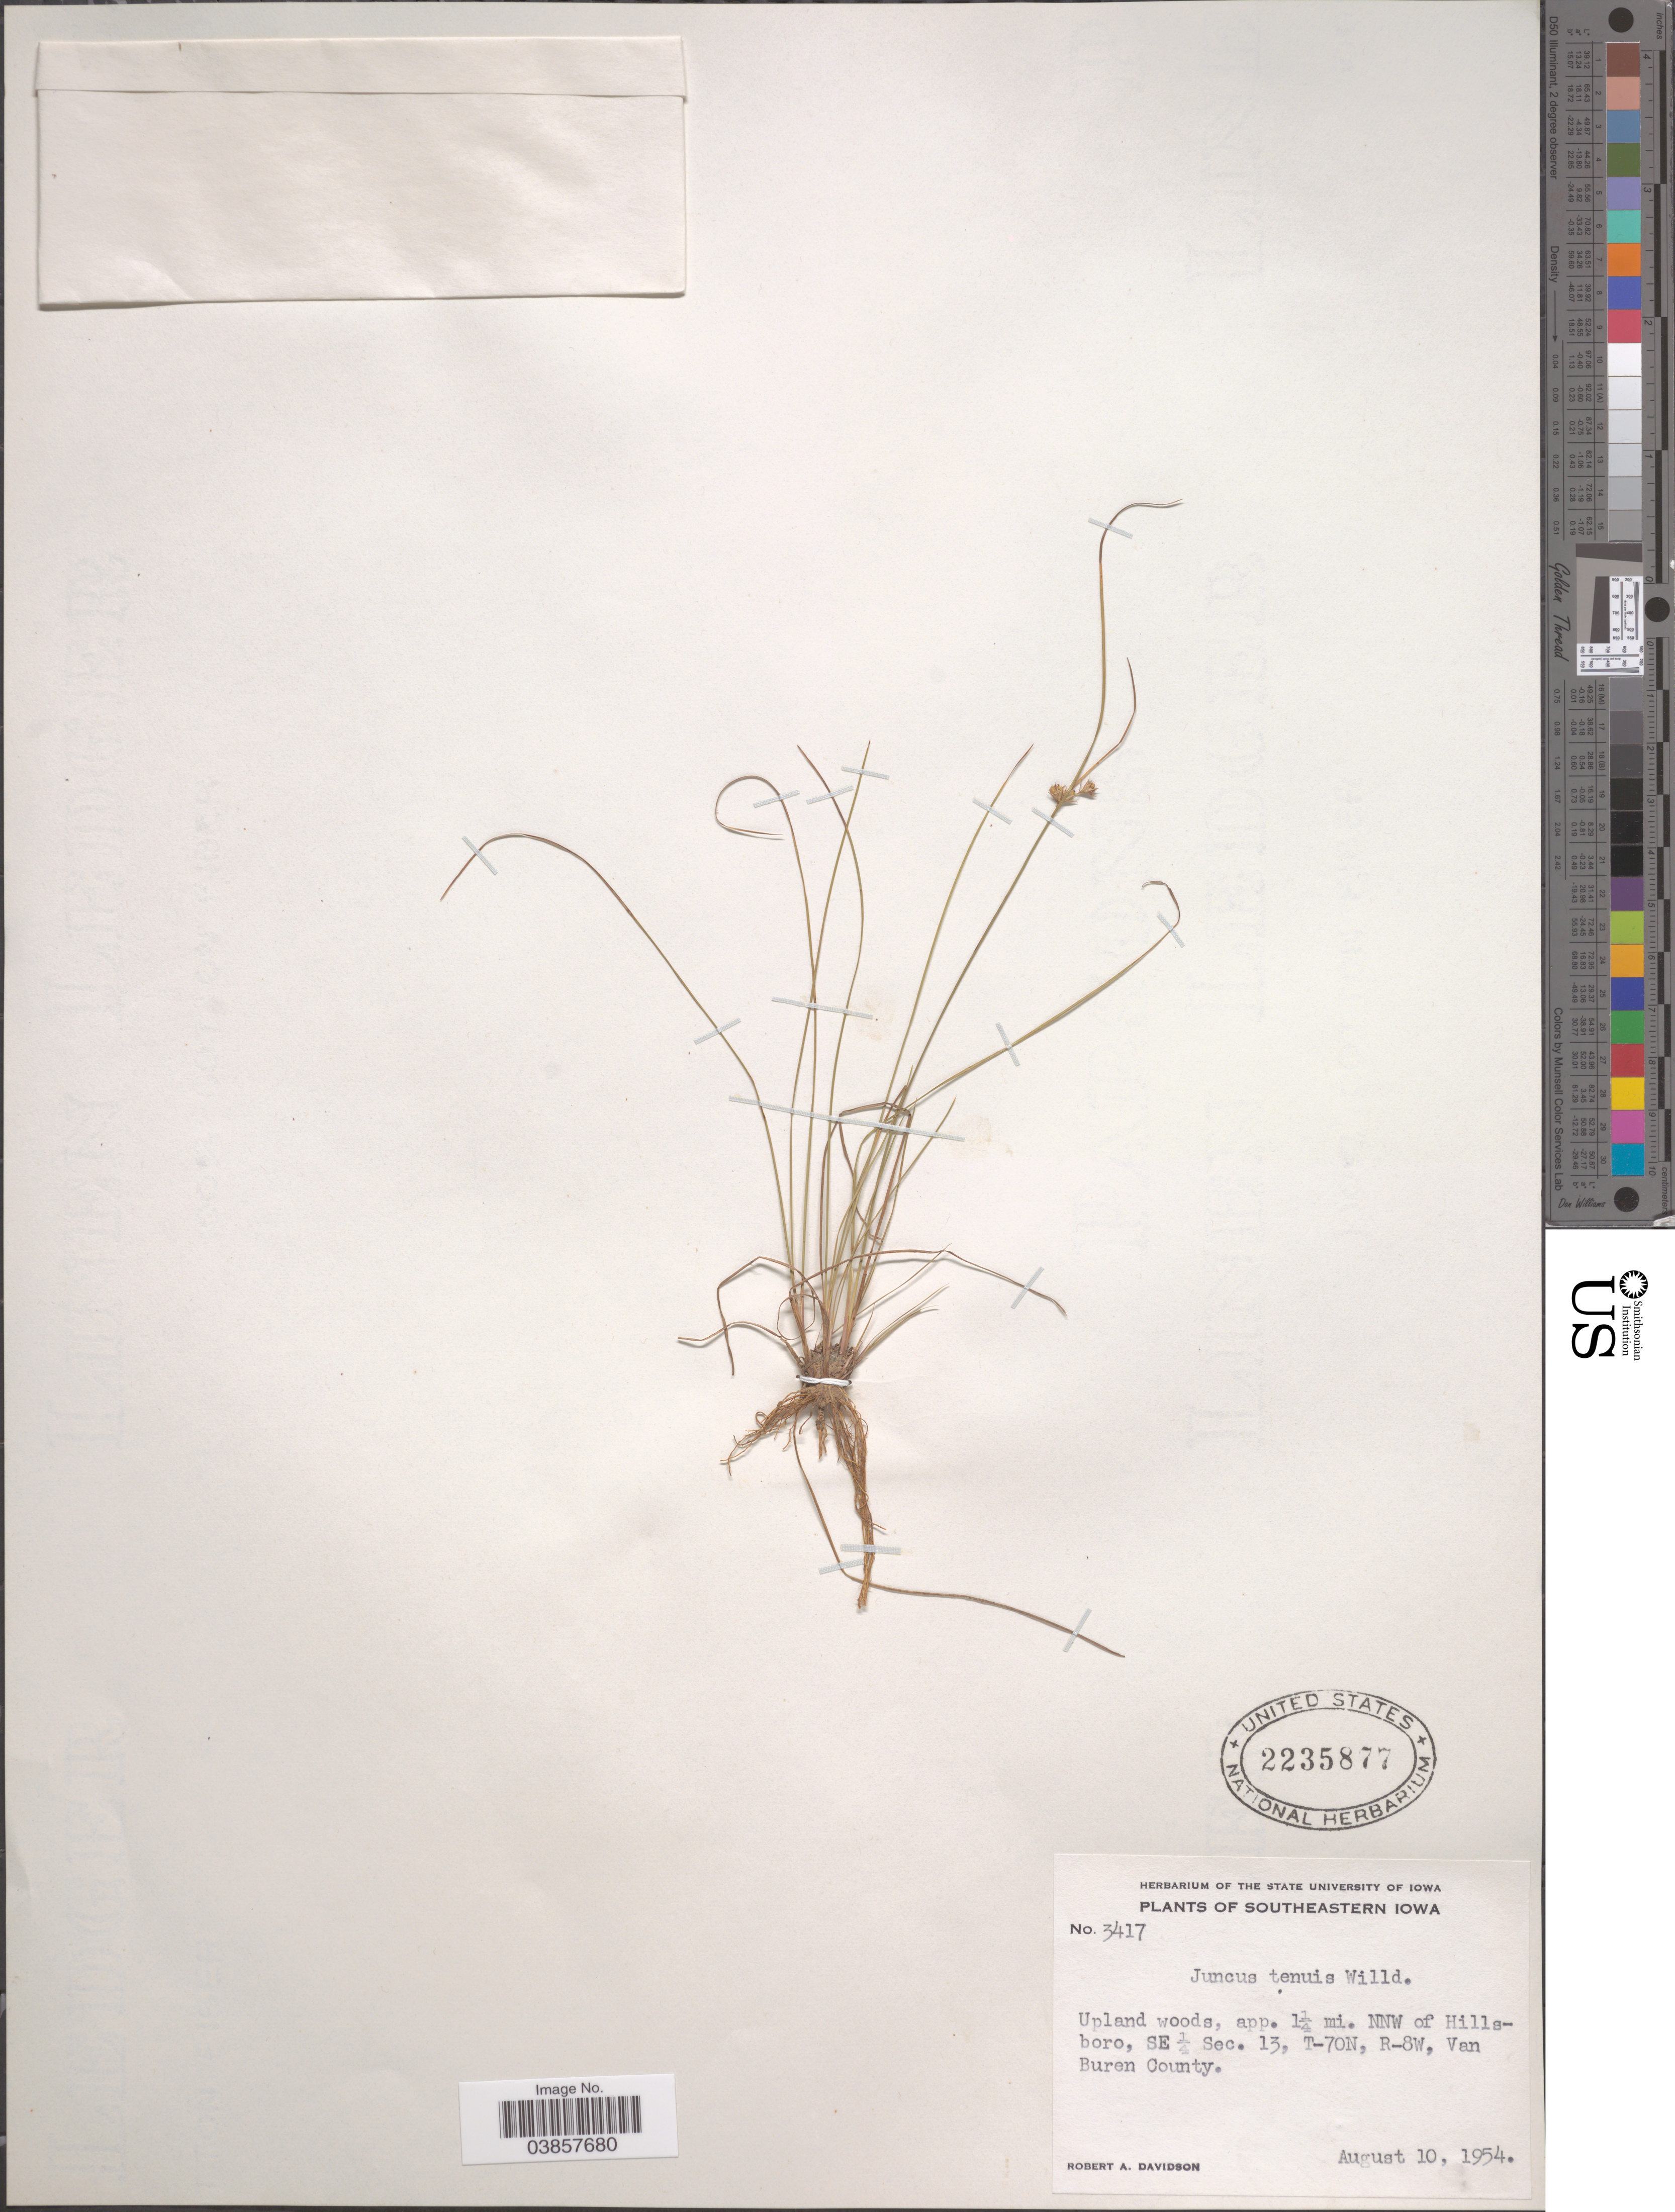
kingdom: Plantae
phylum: Tracheophyta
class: Liliopsida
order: Poales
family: Juncaceae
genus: Juncus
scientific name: Juncus tenuis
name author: Willd.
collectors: R. A. Davidson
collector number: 3417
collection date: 1954-08-10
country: United States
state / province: Iowa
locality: Southeastern Iowa. Upland woods, app. 1¼ mi. NNW of Hillsboro, SE ¼ Sec. 13, T-70N, R- 8W, Van Buren County.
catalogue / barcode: US 2235877